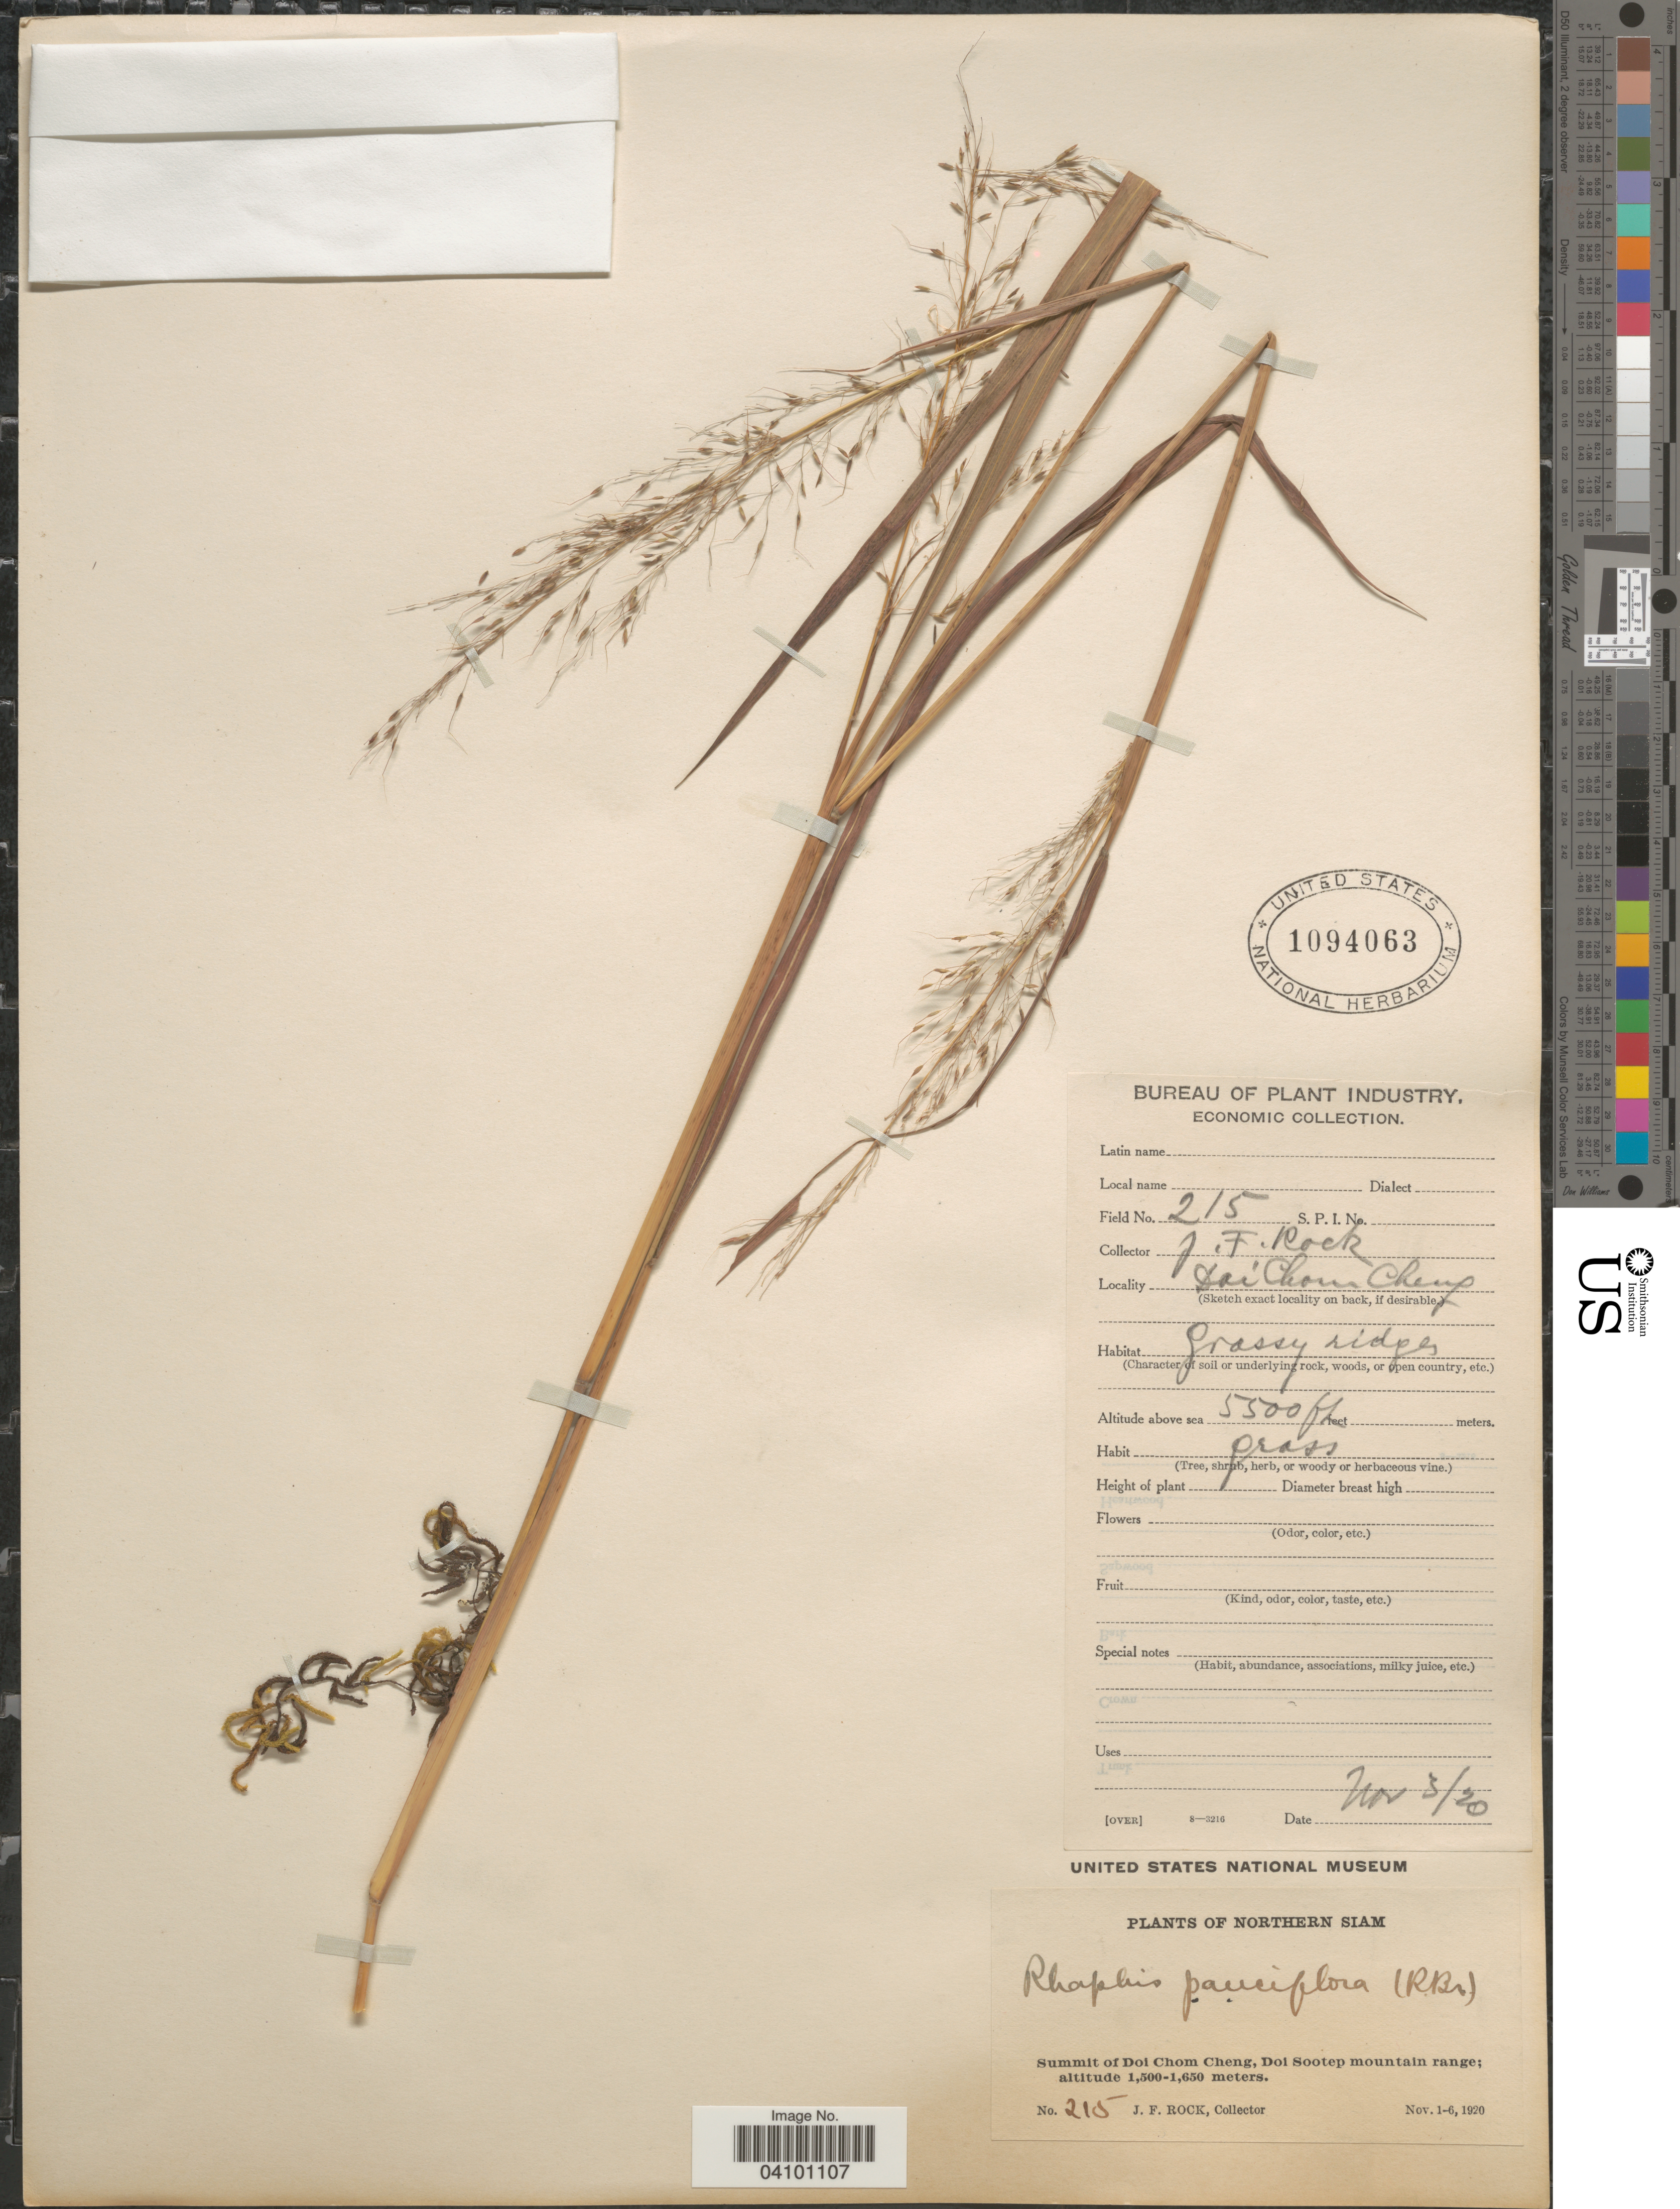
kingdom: Plantae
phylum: Tracheophyta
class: Liliopsida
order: Poales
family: Poaceae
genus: Capillipedium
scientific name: Capillipedium parviflorum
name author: (R. Br.) Stapf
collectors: J. Rock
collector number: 215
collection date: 1920-11-03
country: Thailand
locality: Northern Siam. Summit of Doi Chom Cheng, Doi Sootep mountain range.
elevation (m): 1676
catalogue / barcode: US 1094063